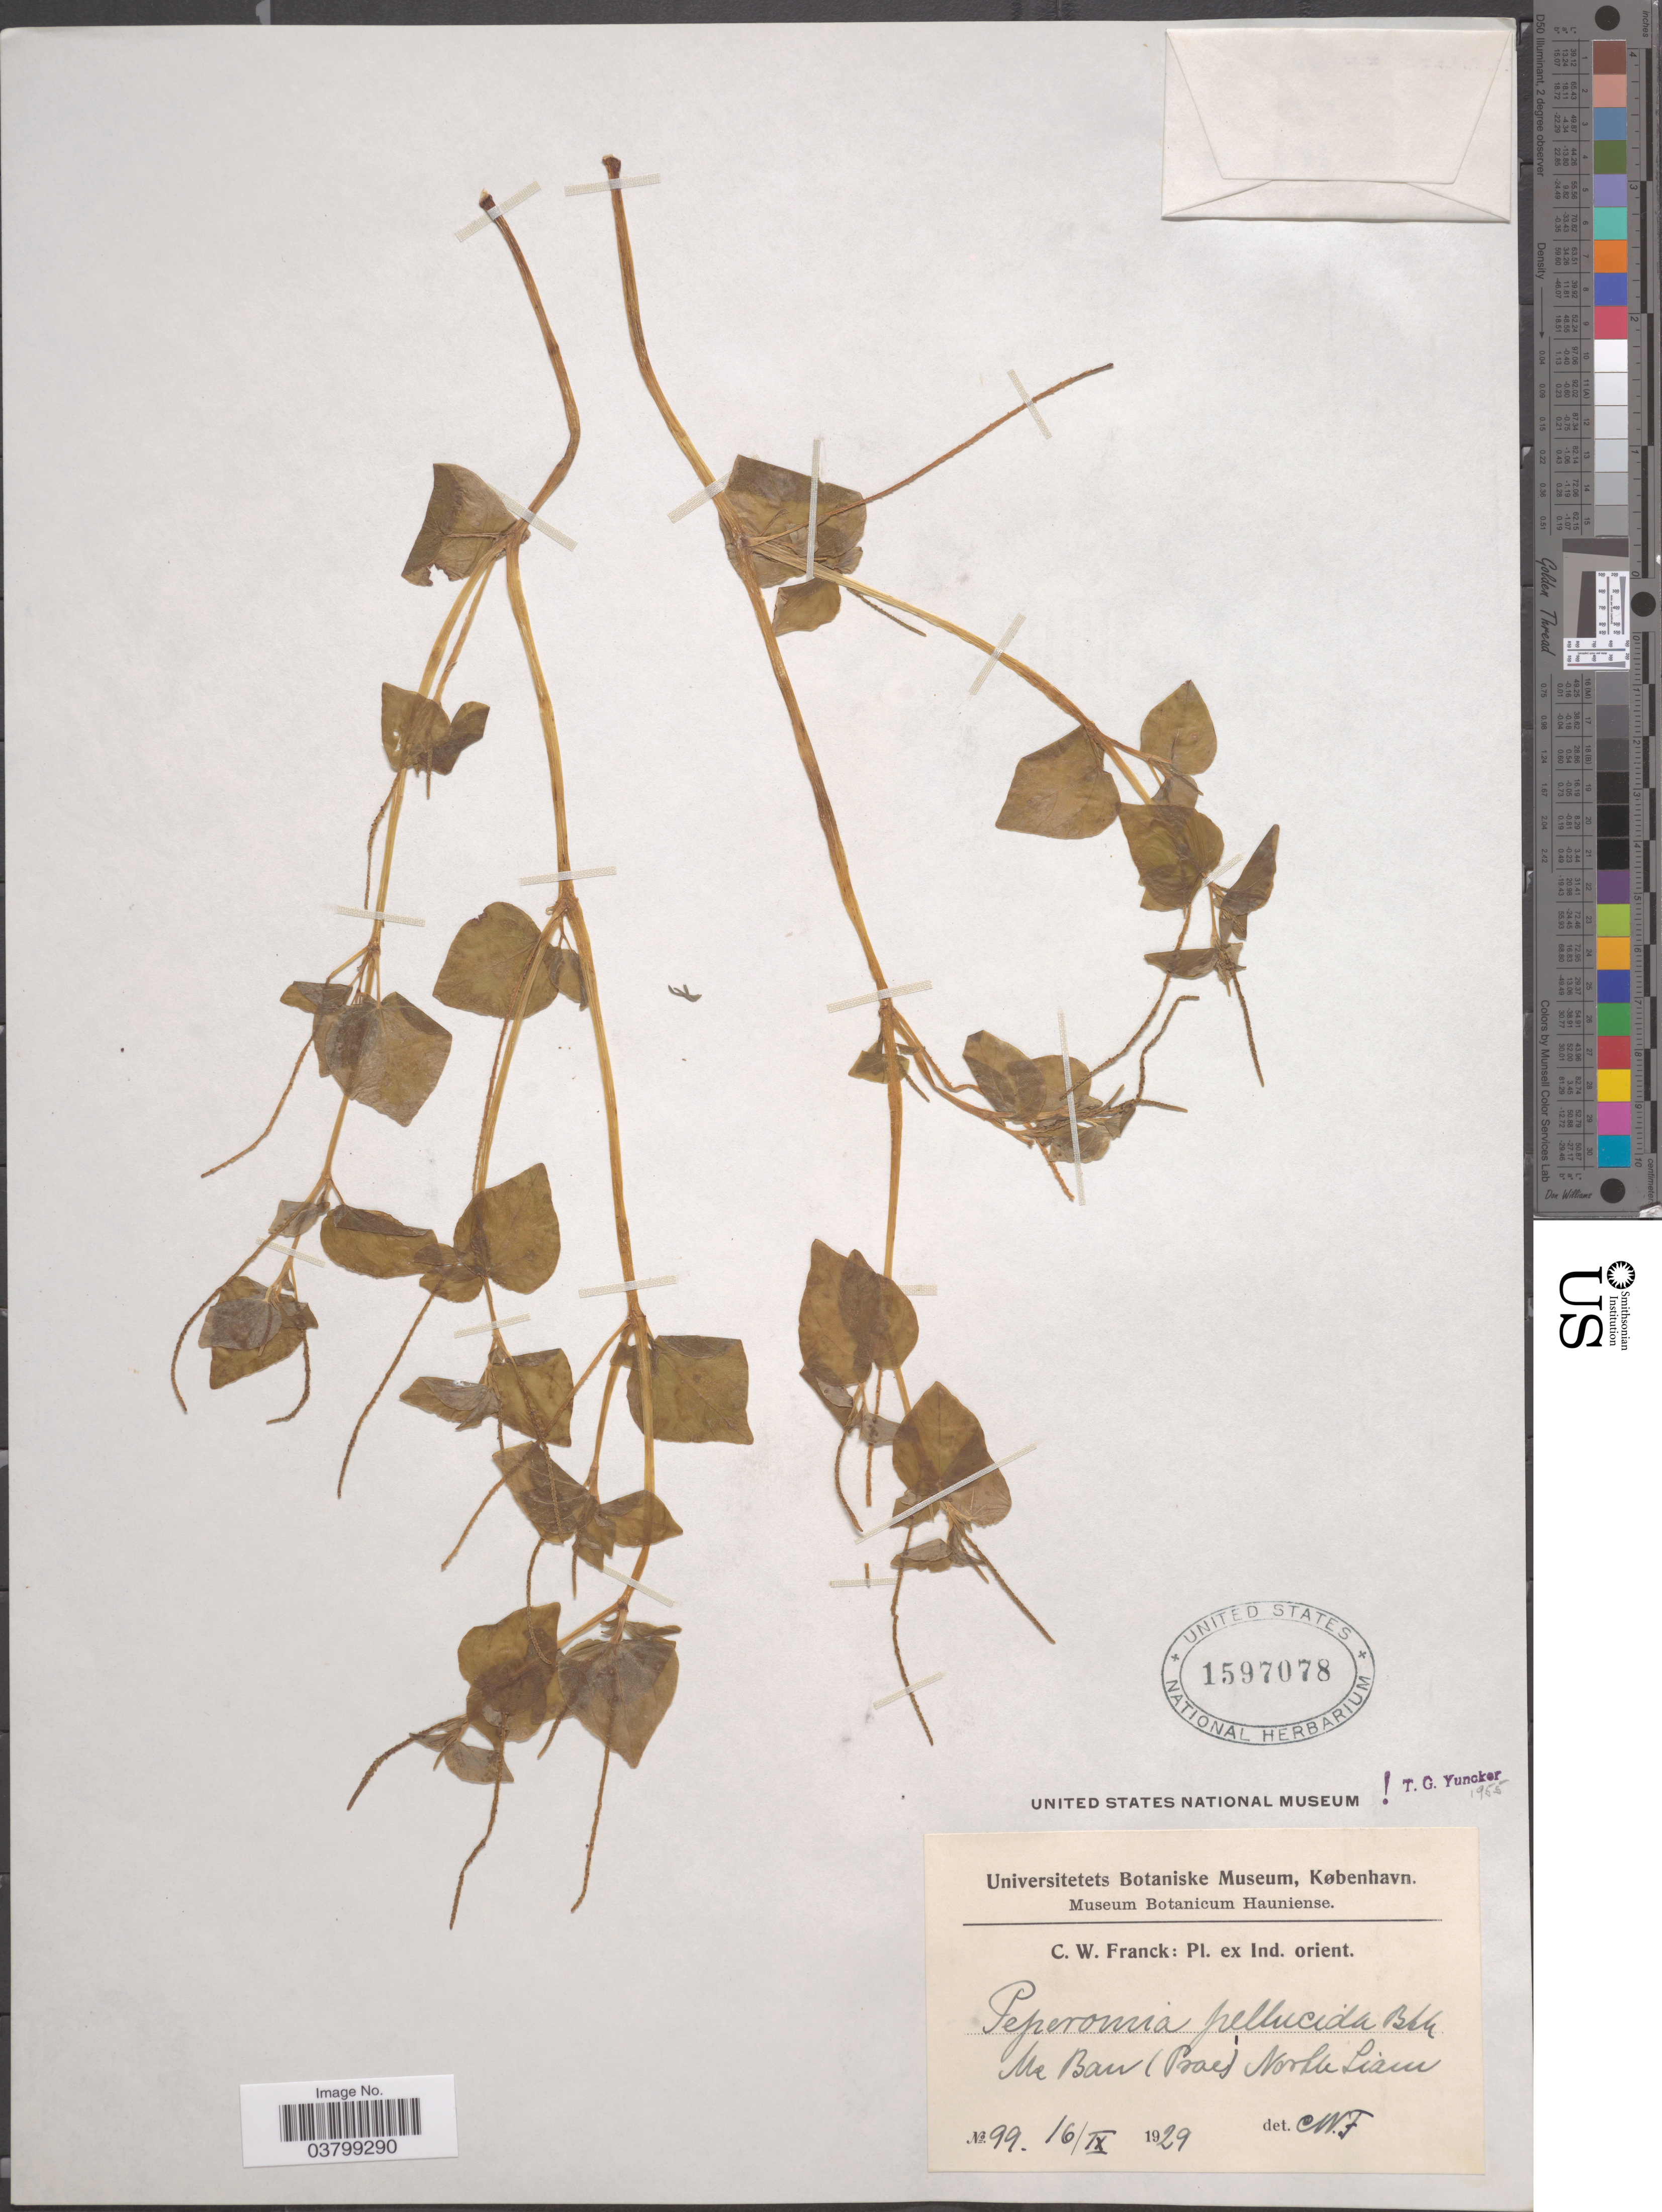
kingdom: Plantae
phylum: Tracheophyta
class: Magnoliopsida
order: Piperales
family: Piperaceae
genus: Peperomia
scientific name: Peperomia pellucida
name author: (L.) Kunth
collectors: C. Franck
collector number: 99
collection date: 1929-09-16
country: Thailand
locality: Ind. orient. Me Ban (Prae) North Siam.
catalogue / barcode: US 1597078